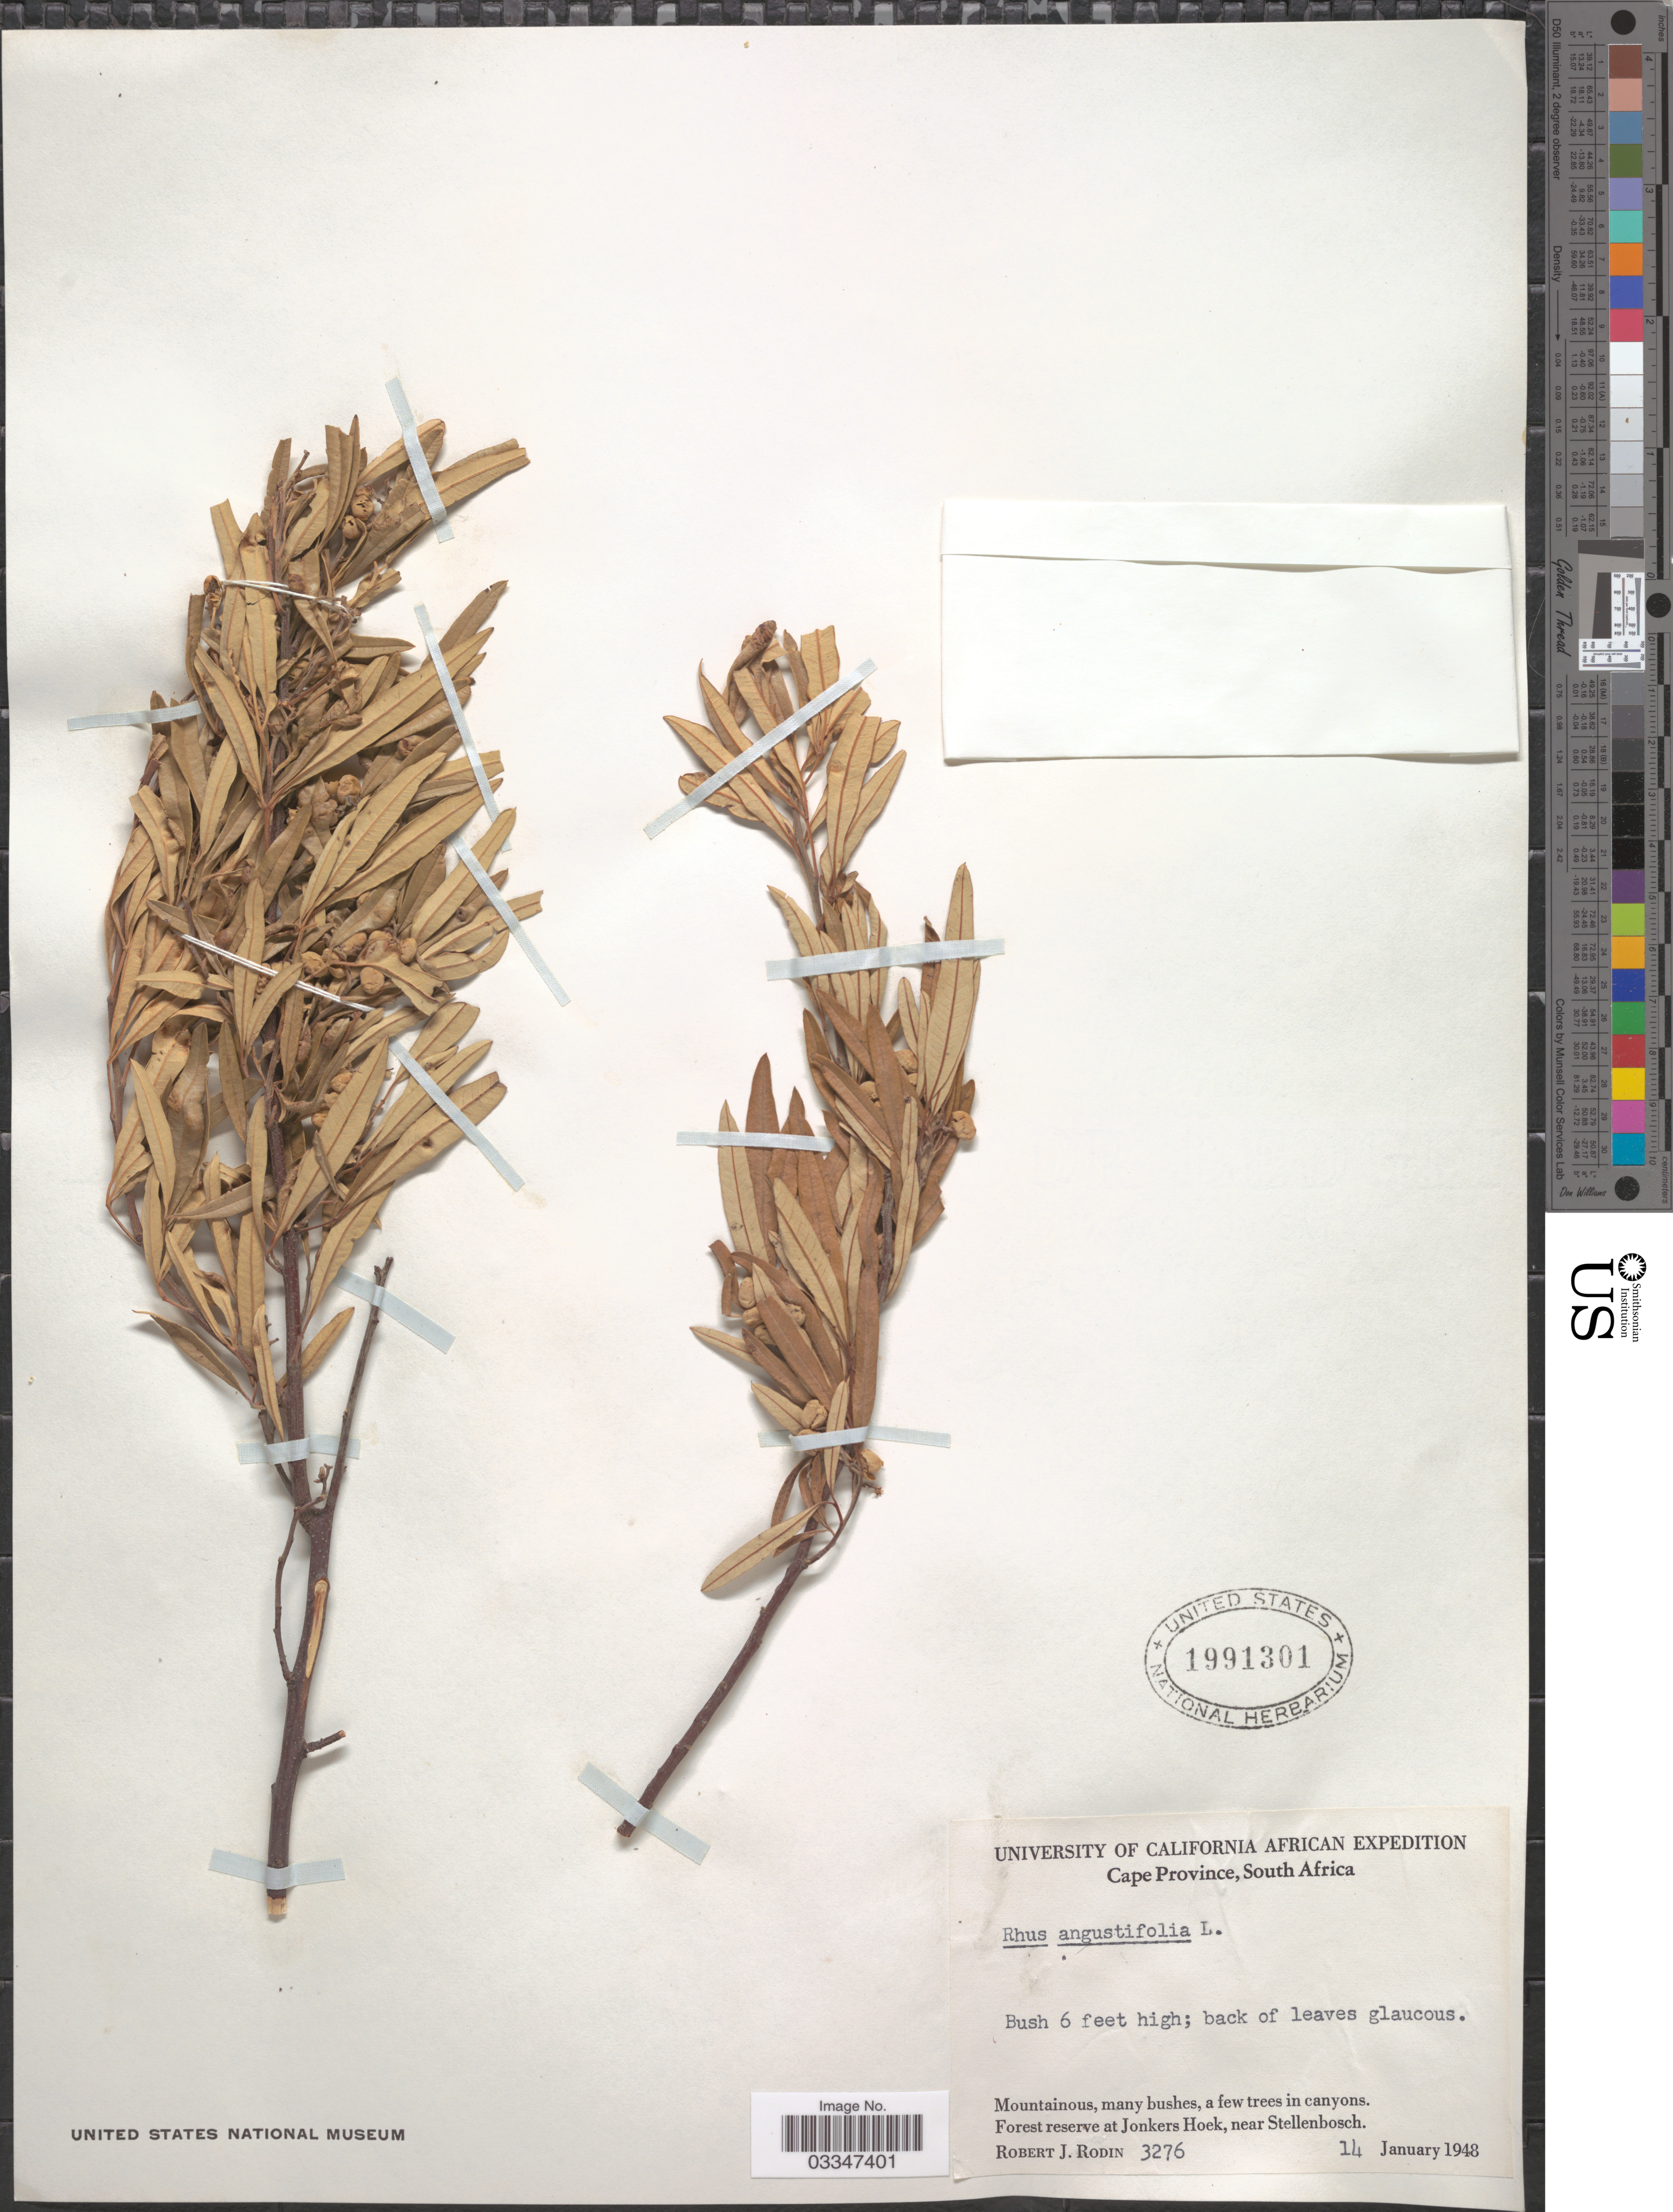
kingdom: Plantae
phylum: Tracheophyta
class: Magnoliopsida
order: Sapindales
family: Anacardiaceae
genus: Rhus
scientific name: Rhus angustifolia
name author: L.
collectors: R. J. Rodin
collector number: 3276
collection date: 1948-01-14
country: South Africa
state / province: Western Cape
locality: Forest reserve at Jonkers Hoek, near Stellenbosch.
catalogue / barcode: US 1991301